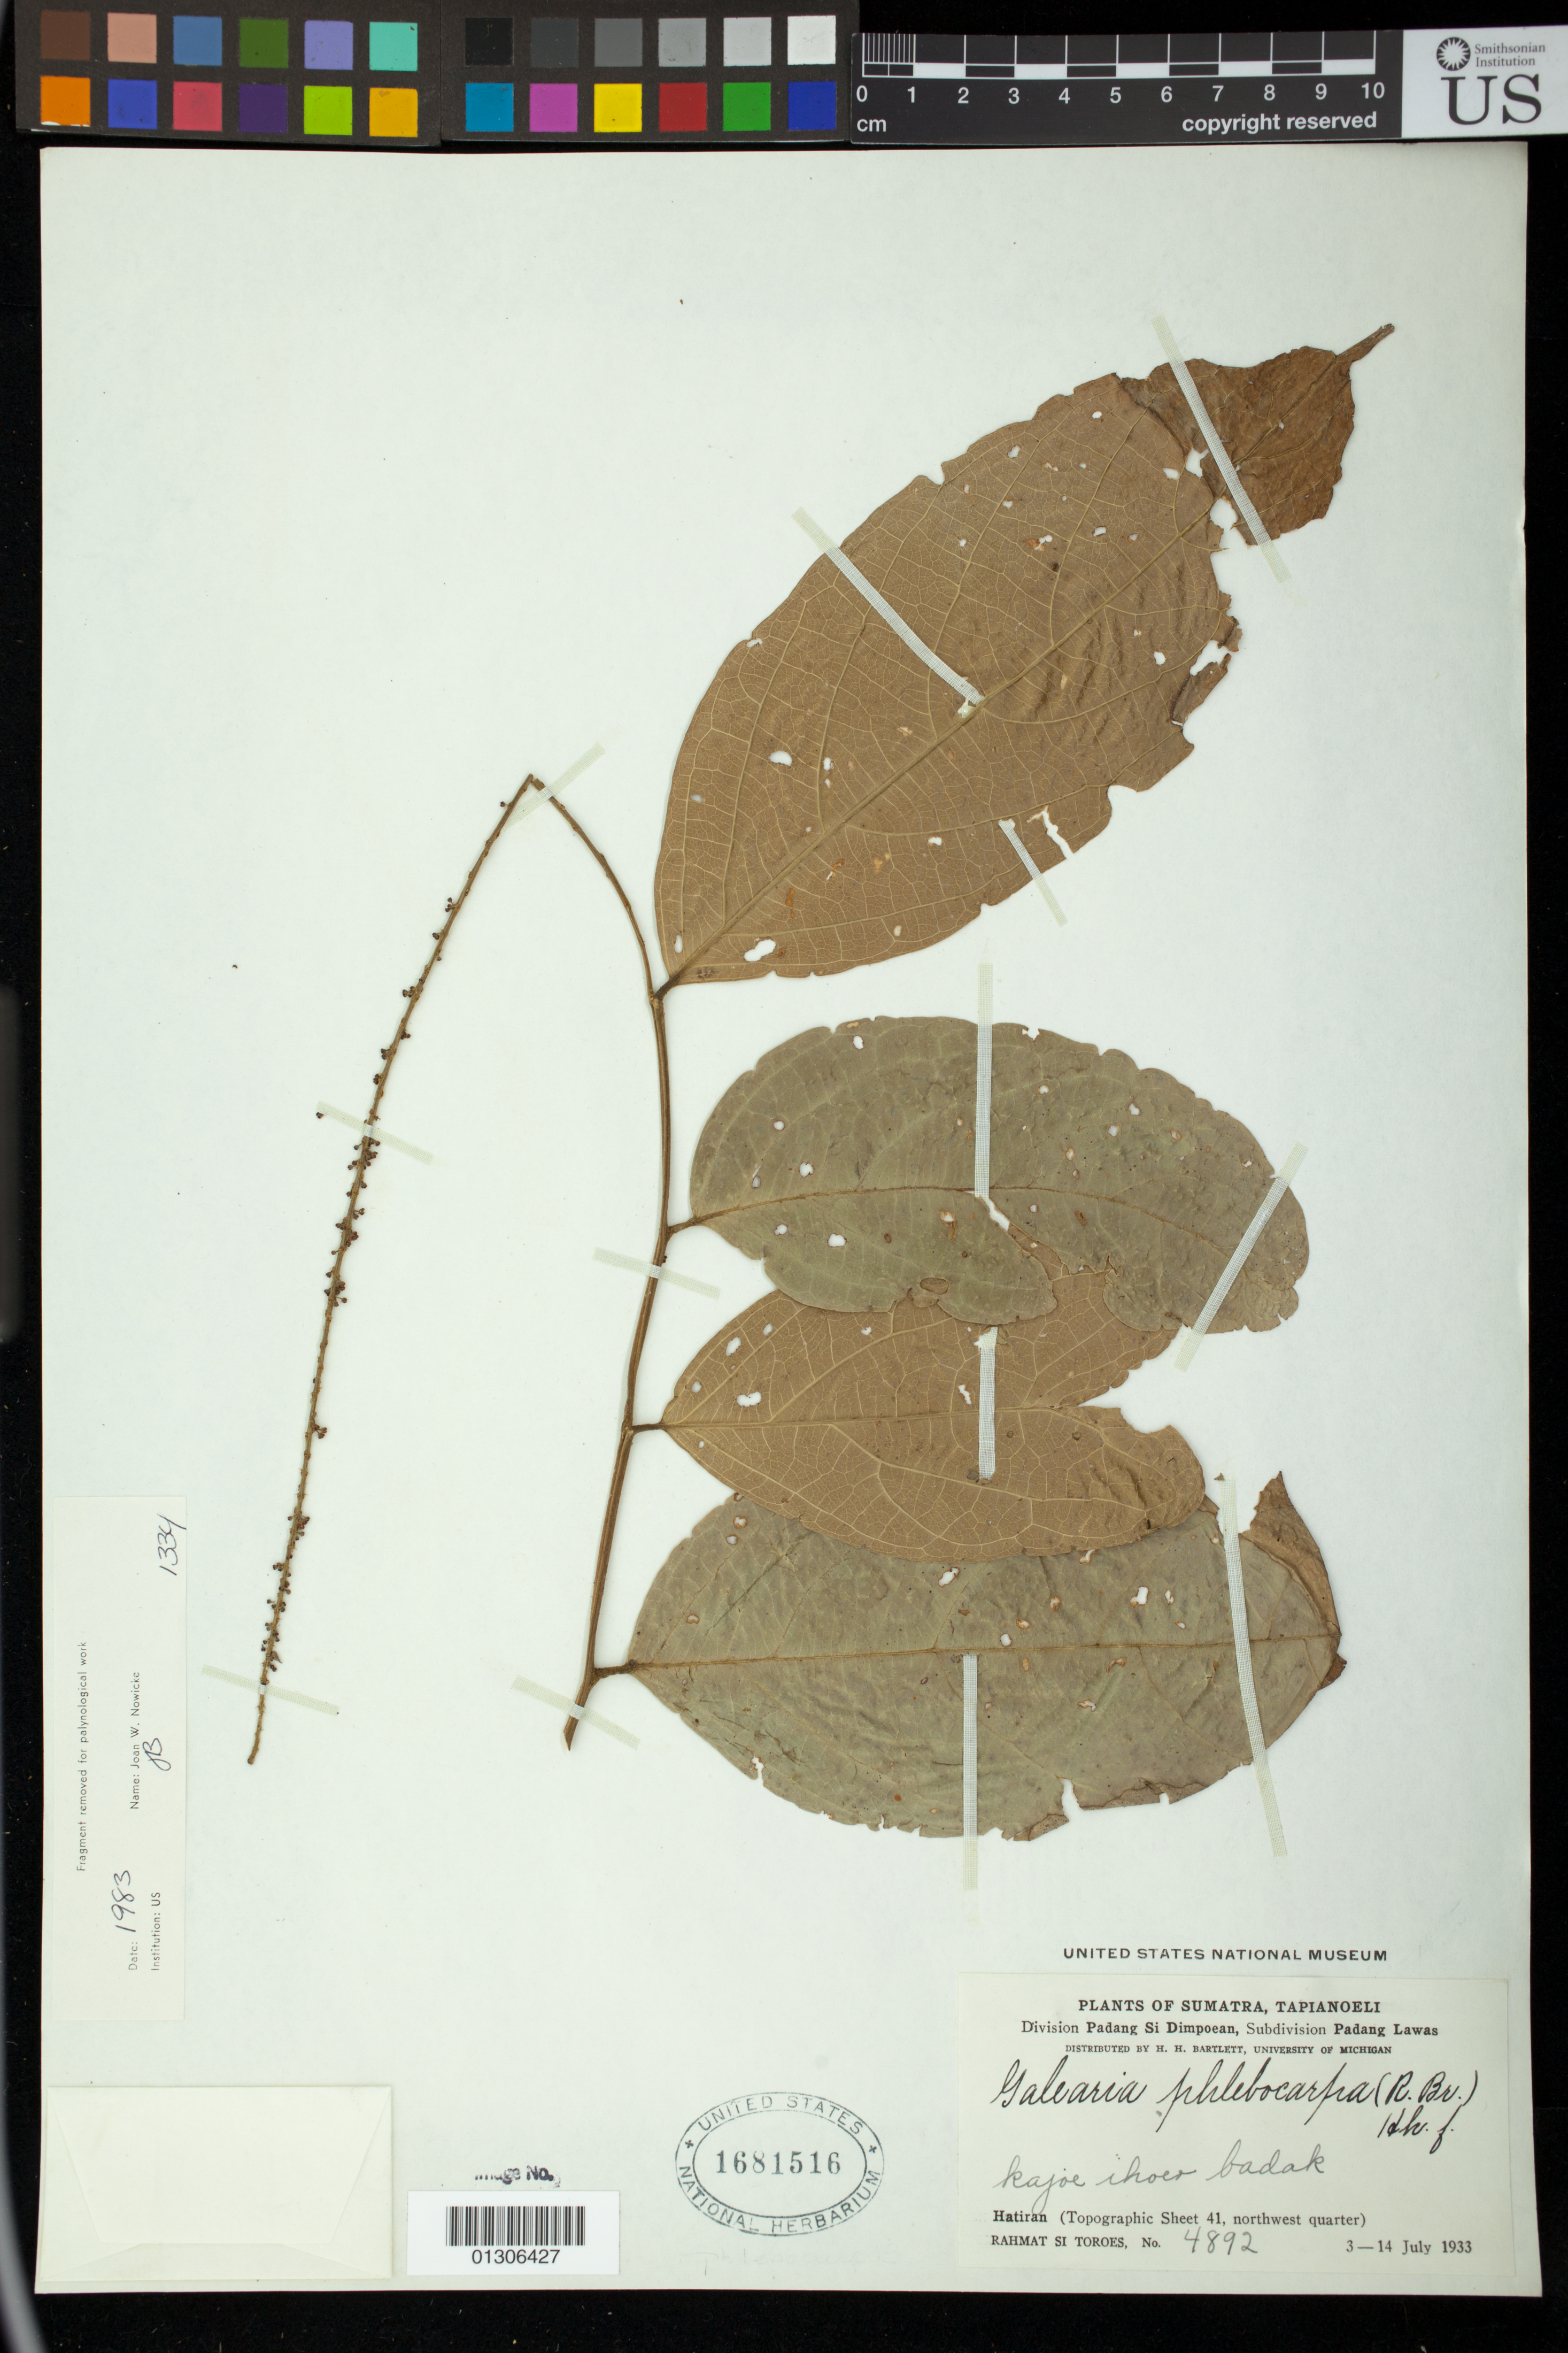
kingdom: Plantae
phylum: Tracheophyta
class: Magnoliopsida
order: Malpighiales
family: Pandaceae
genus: Galearia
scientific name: Galearia fulva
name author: (Tul.) Miq.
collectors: Rahmat Si Boeea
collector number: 4892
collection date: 1933-07-03/1933-07-14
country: Indonesia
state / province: Sumatra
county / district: Sumatera Utara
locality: Hatiran (Topographic Sheet 41, northwest quarter)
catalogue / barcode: US 1681516